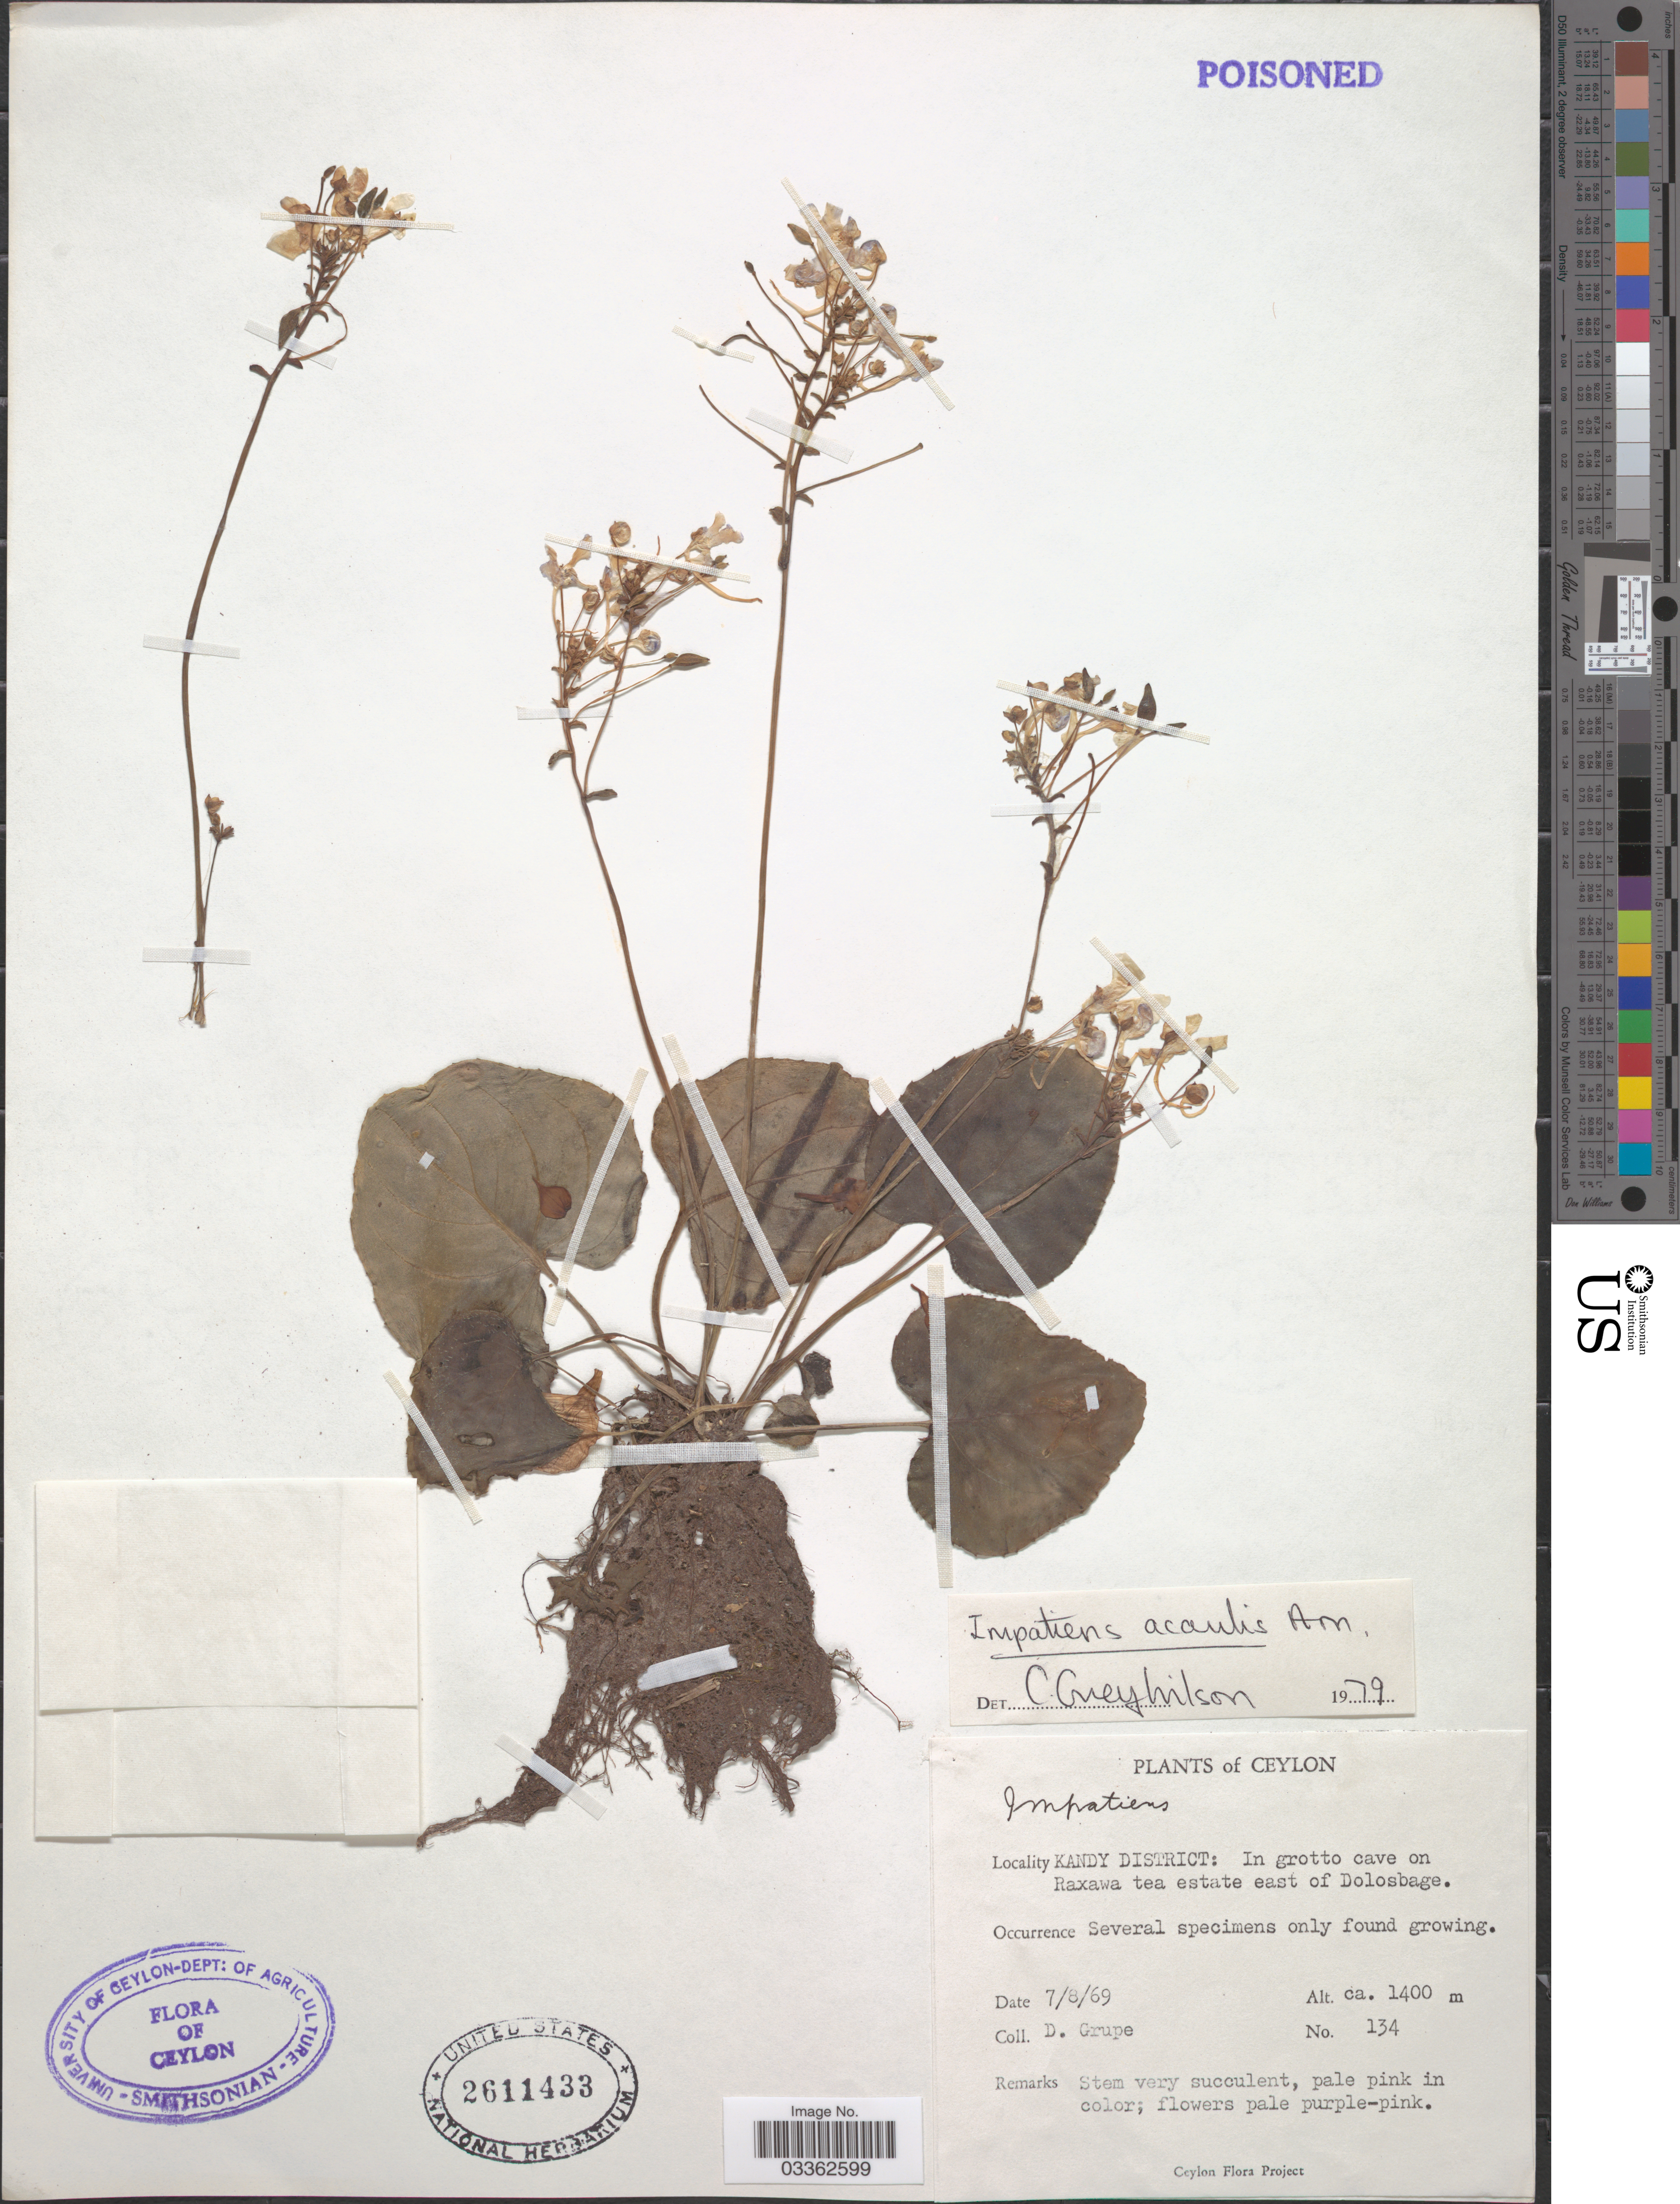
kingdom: Plantae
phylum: Tracheophyta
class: Magnoliopsida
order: Ericales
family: Balsaminaceae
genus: Impatiens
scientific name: Impatiens acaulis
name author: Arn.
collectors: D. Grupe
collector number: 134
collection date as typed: Transcribed d/m/y: 7/8/69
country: Sri Lanka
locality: Ceylon. Kandy District: In grotto cave on Raxawa tea estate east of Dolosbage.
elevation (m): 1400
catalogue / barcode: US 2611433